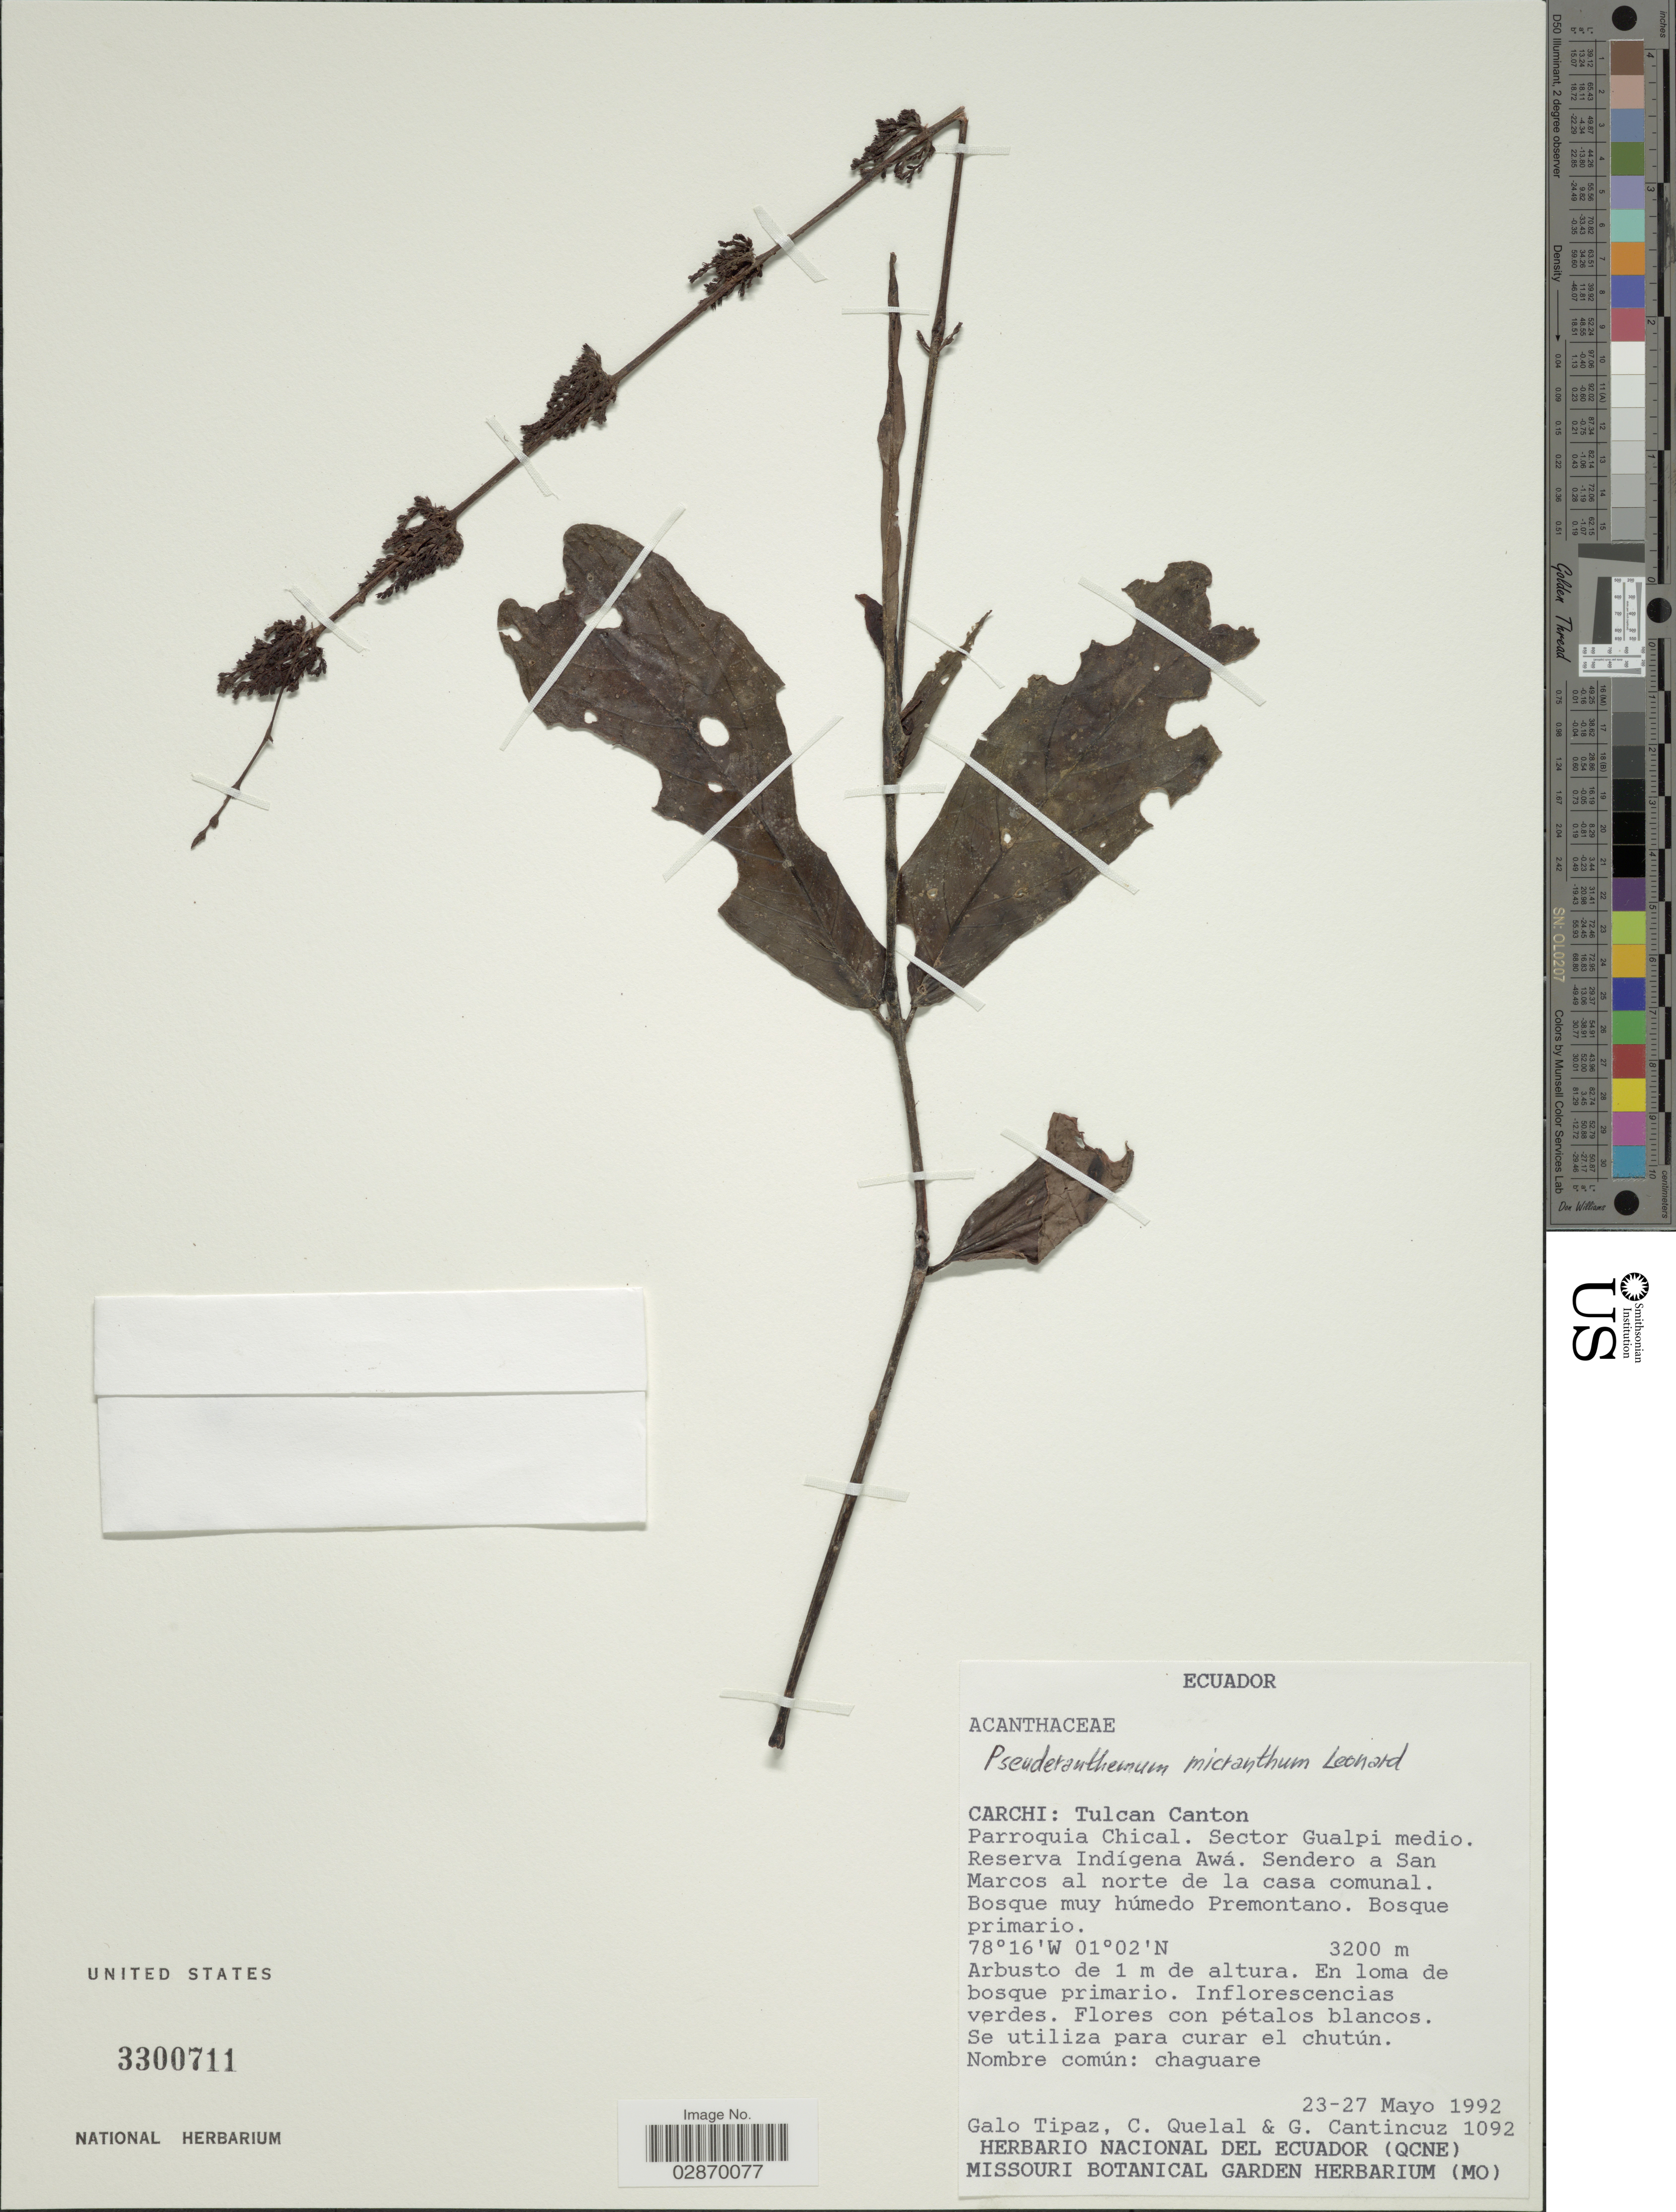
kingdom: Plantae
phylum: Tracheophyta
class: Magnoliopsida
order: Lamiales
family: Acanthaceae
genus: Pseuderanthemum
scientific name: Pseuderanthemum micranthum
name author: Leonard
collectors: G. Tipaz, C. Quelal & G. Cantincuz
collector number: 1092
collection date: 1992-05-23/1992-05-27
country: Ecuador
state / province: Carchi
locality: Tulcan Canton, Parroquia Chical, Sector Gualpi medio, Reserva Indígena Awá, Sendero a San Marcos al norte de la casa comunal, Bosque muy húmedo Premontano.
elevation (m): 3200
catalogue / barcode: US 3300711